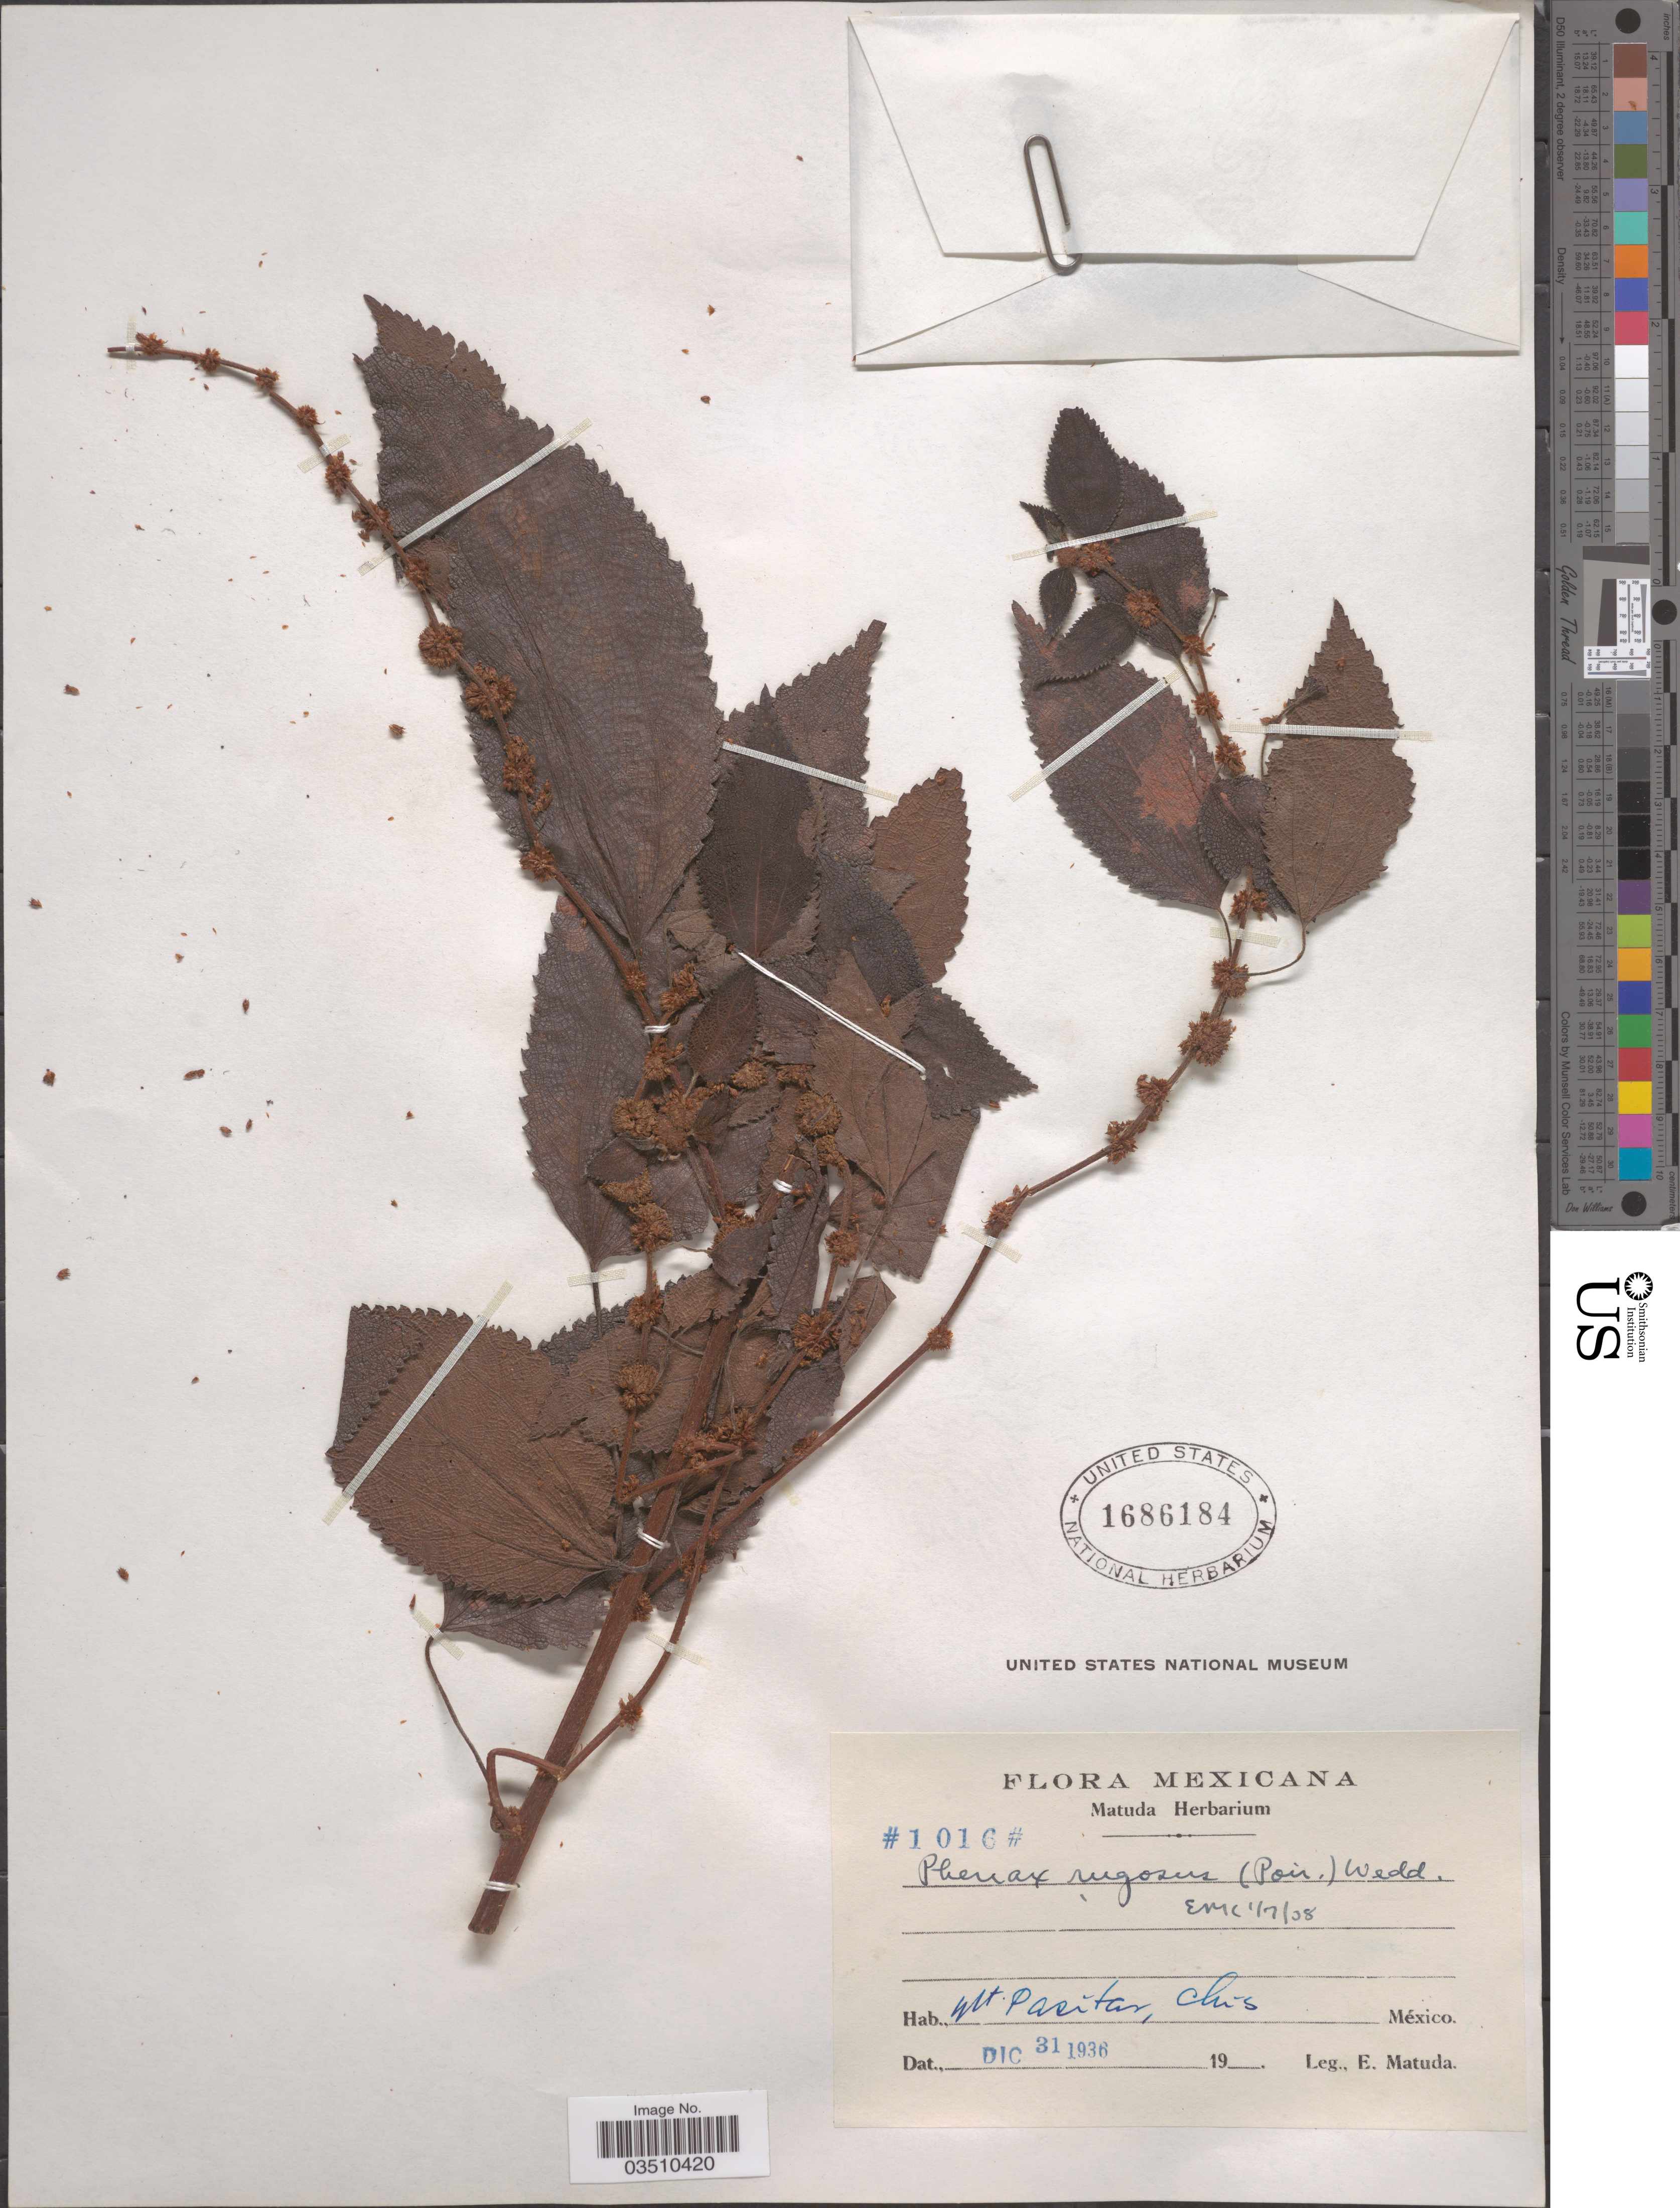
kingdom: Plantae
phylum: Tracheophyta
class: Magnoliopsida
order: Rosales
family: Urticaceae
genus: Phenax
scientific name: Phenax rugosus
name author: (Poir.) Wedd.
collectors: E. Matuda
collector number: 1016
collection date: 1936-12-31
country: Mexico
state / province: Chiapas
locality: Mt. Pasitar, Chis.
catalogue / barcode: US 1686184